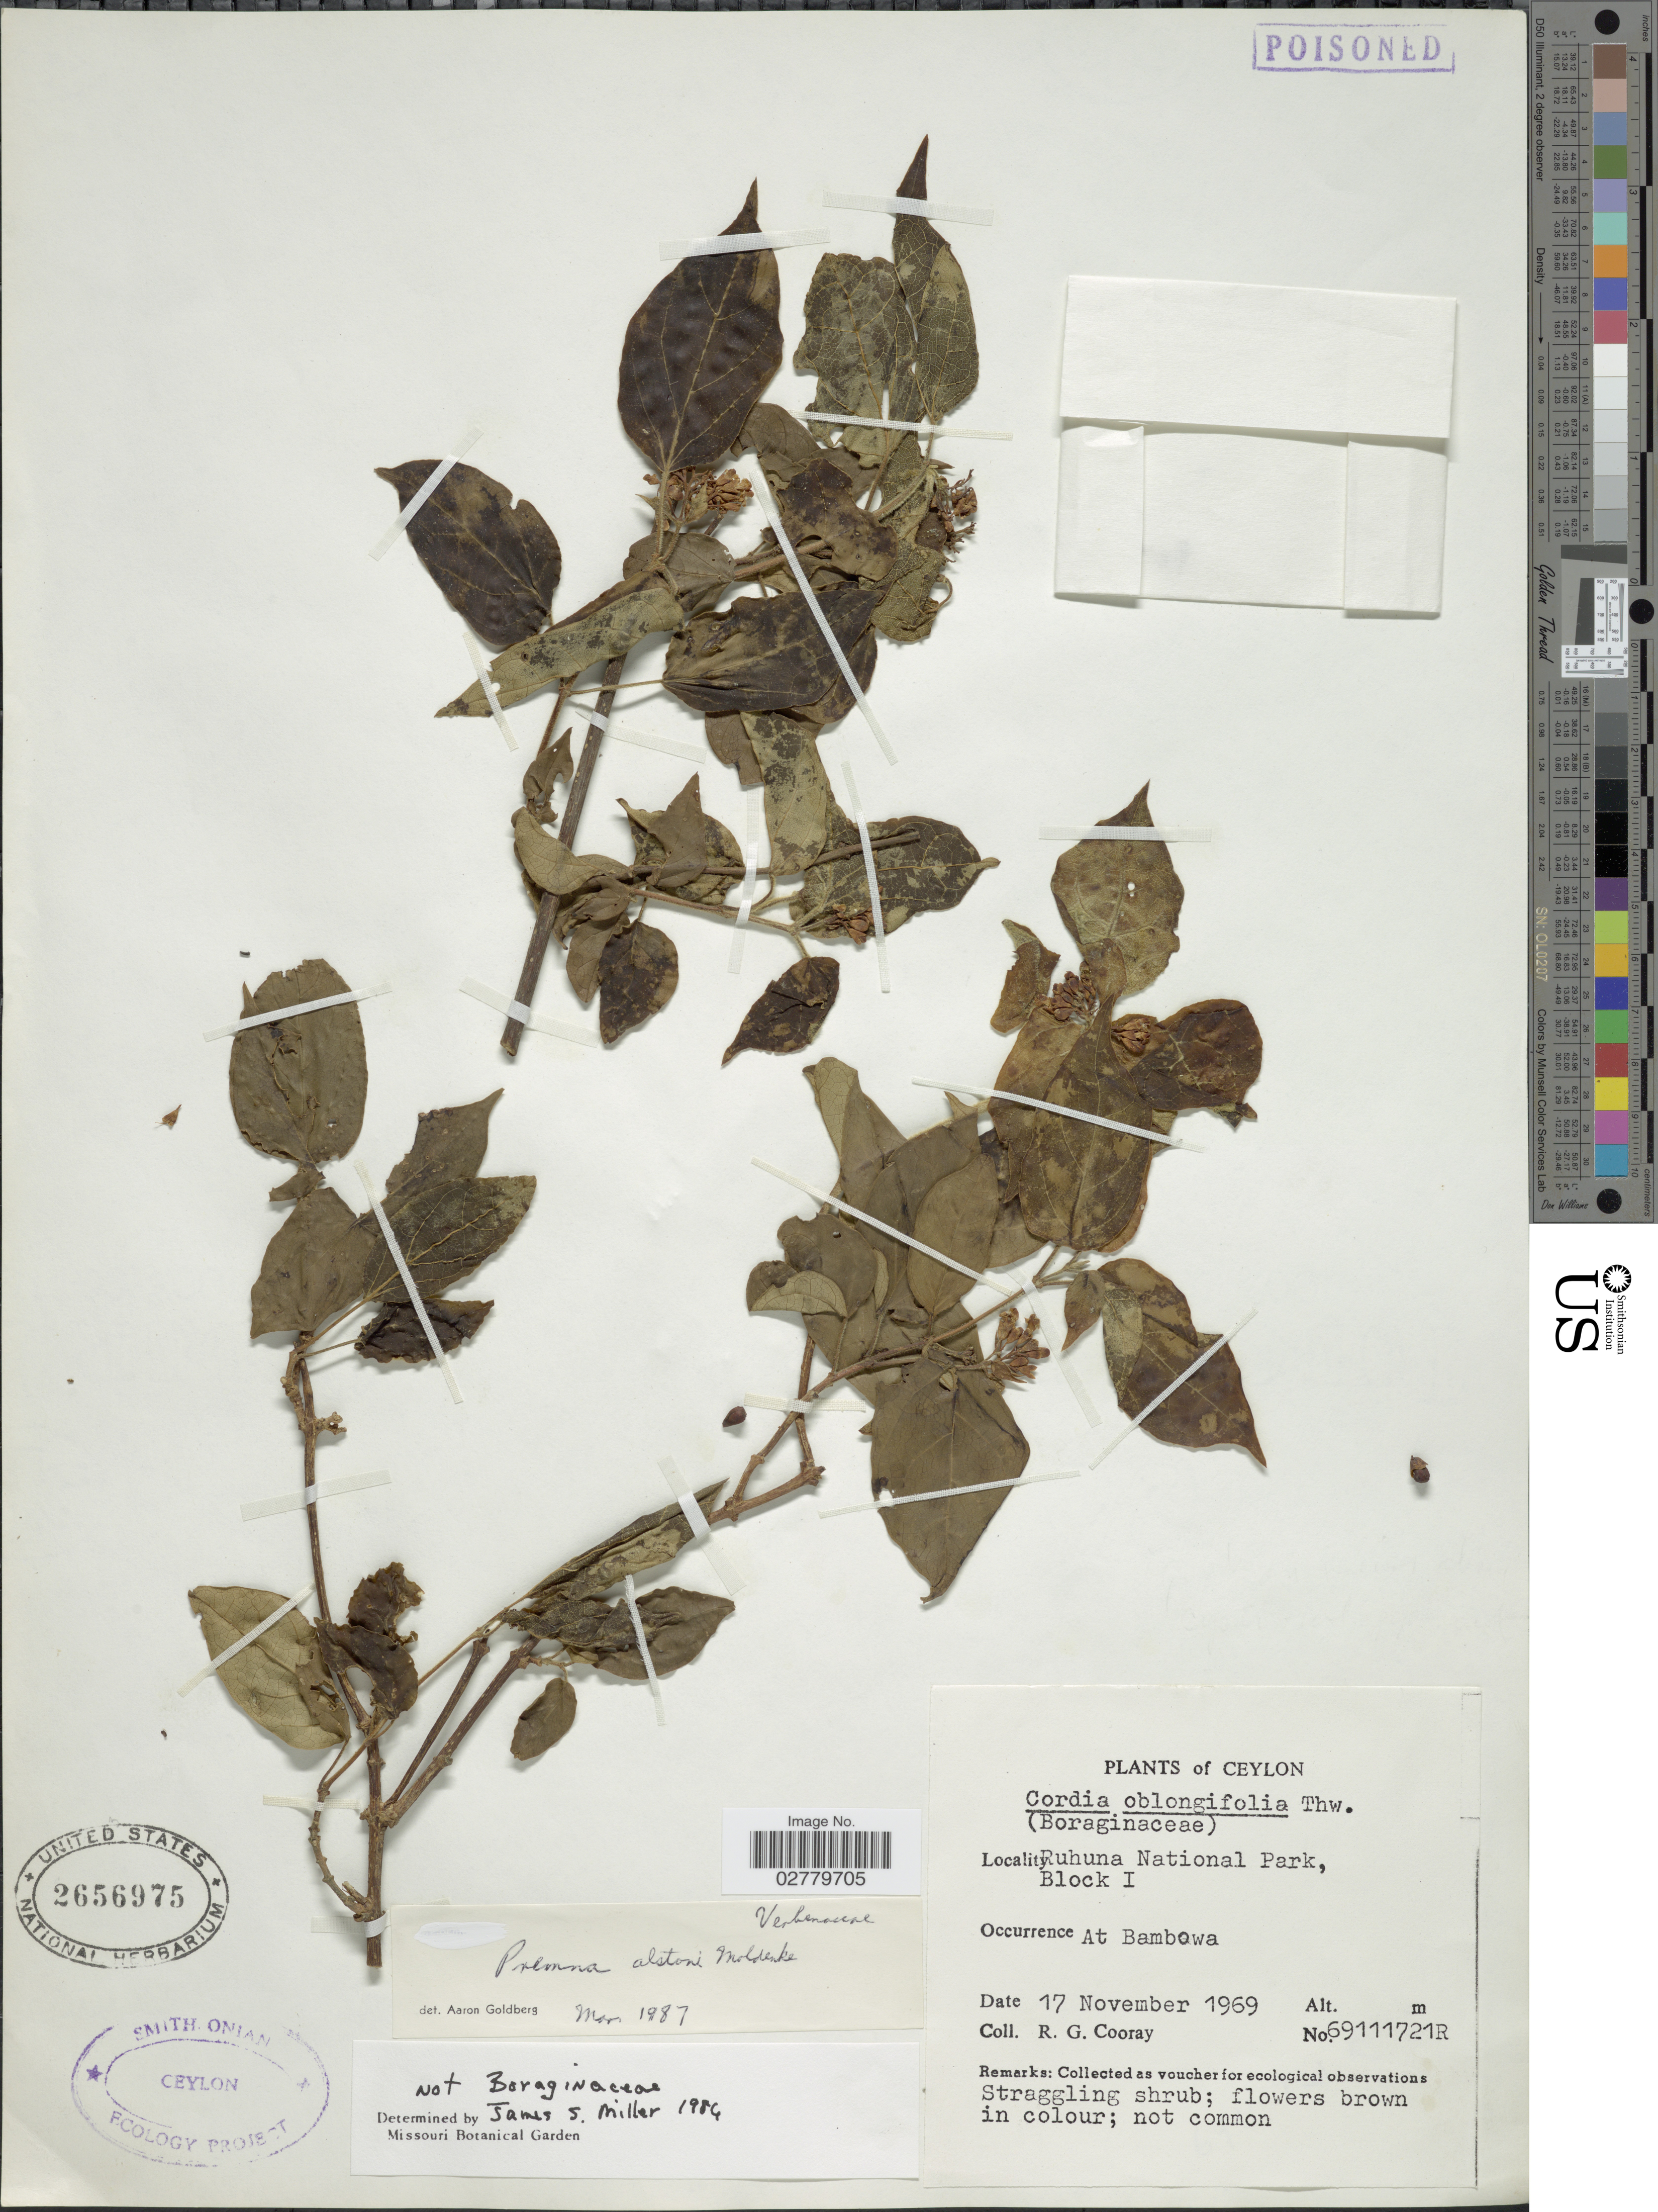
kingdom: Plantae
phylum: Tracheophyta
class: Magnoliopsida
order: Lamiales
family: Lamiaceae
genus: Premna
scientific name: Premna alstonii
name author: Moldenke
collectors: R. Cooray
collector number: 69111721R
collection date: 1969-11-17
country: Sri Lanka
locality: Ceylon. Ruhuna National Park, Block I. At Bambowa.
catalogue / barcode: US 2656975